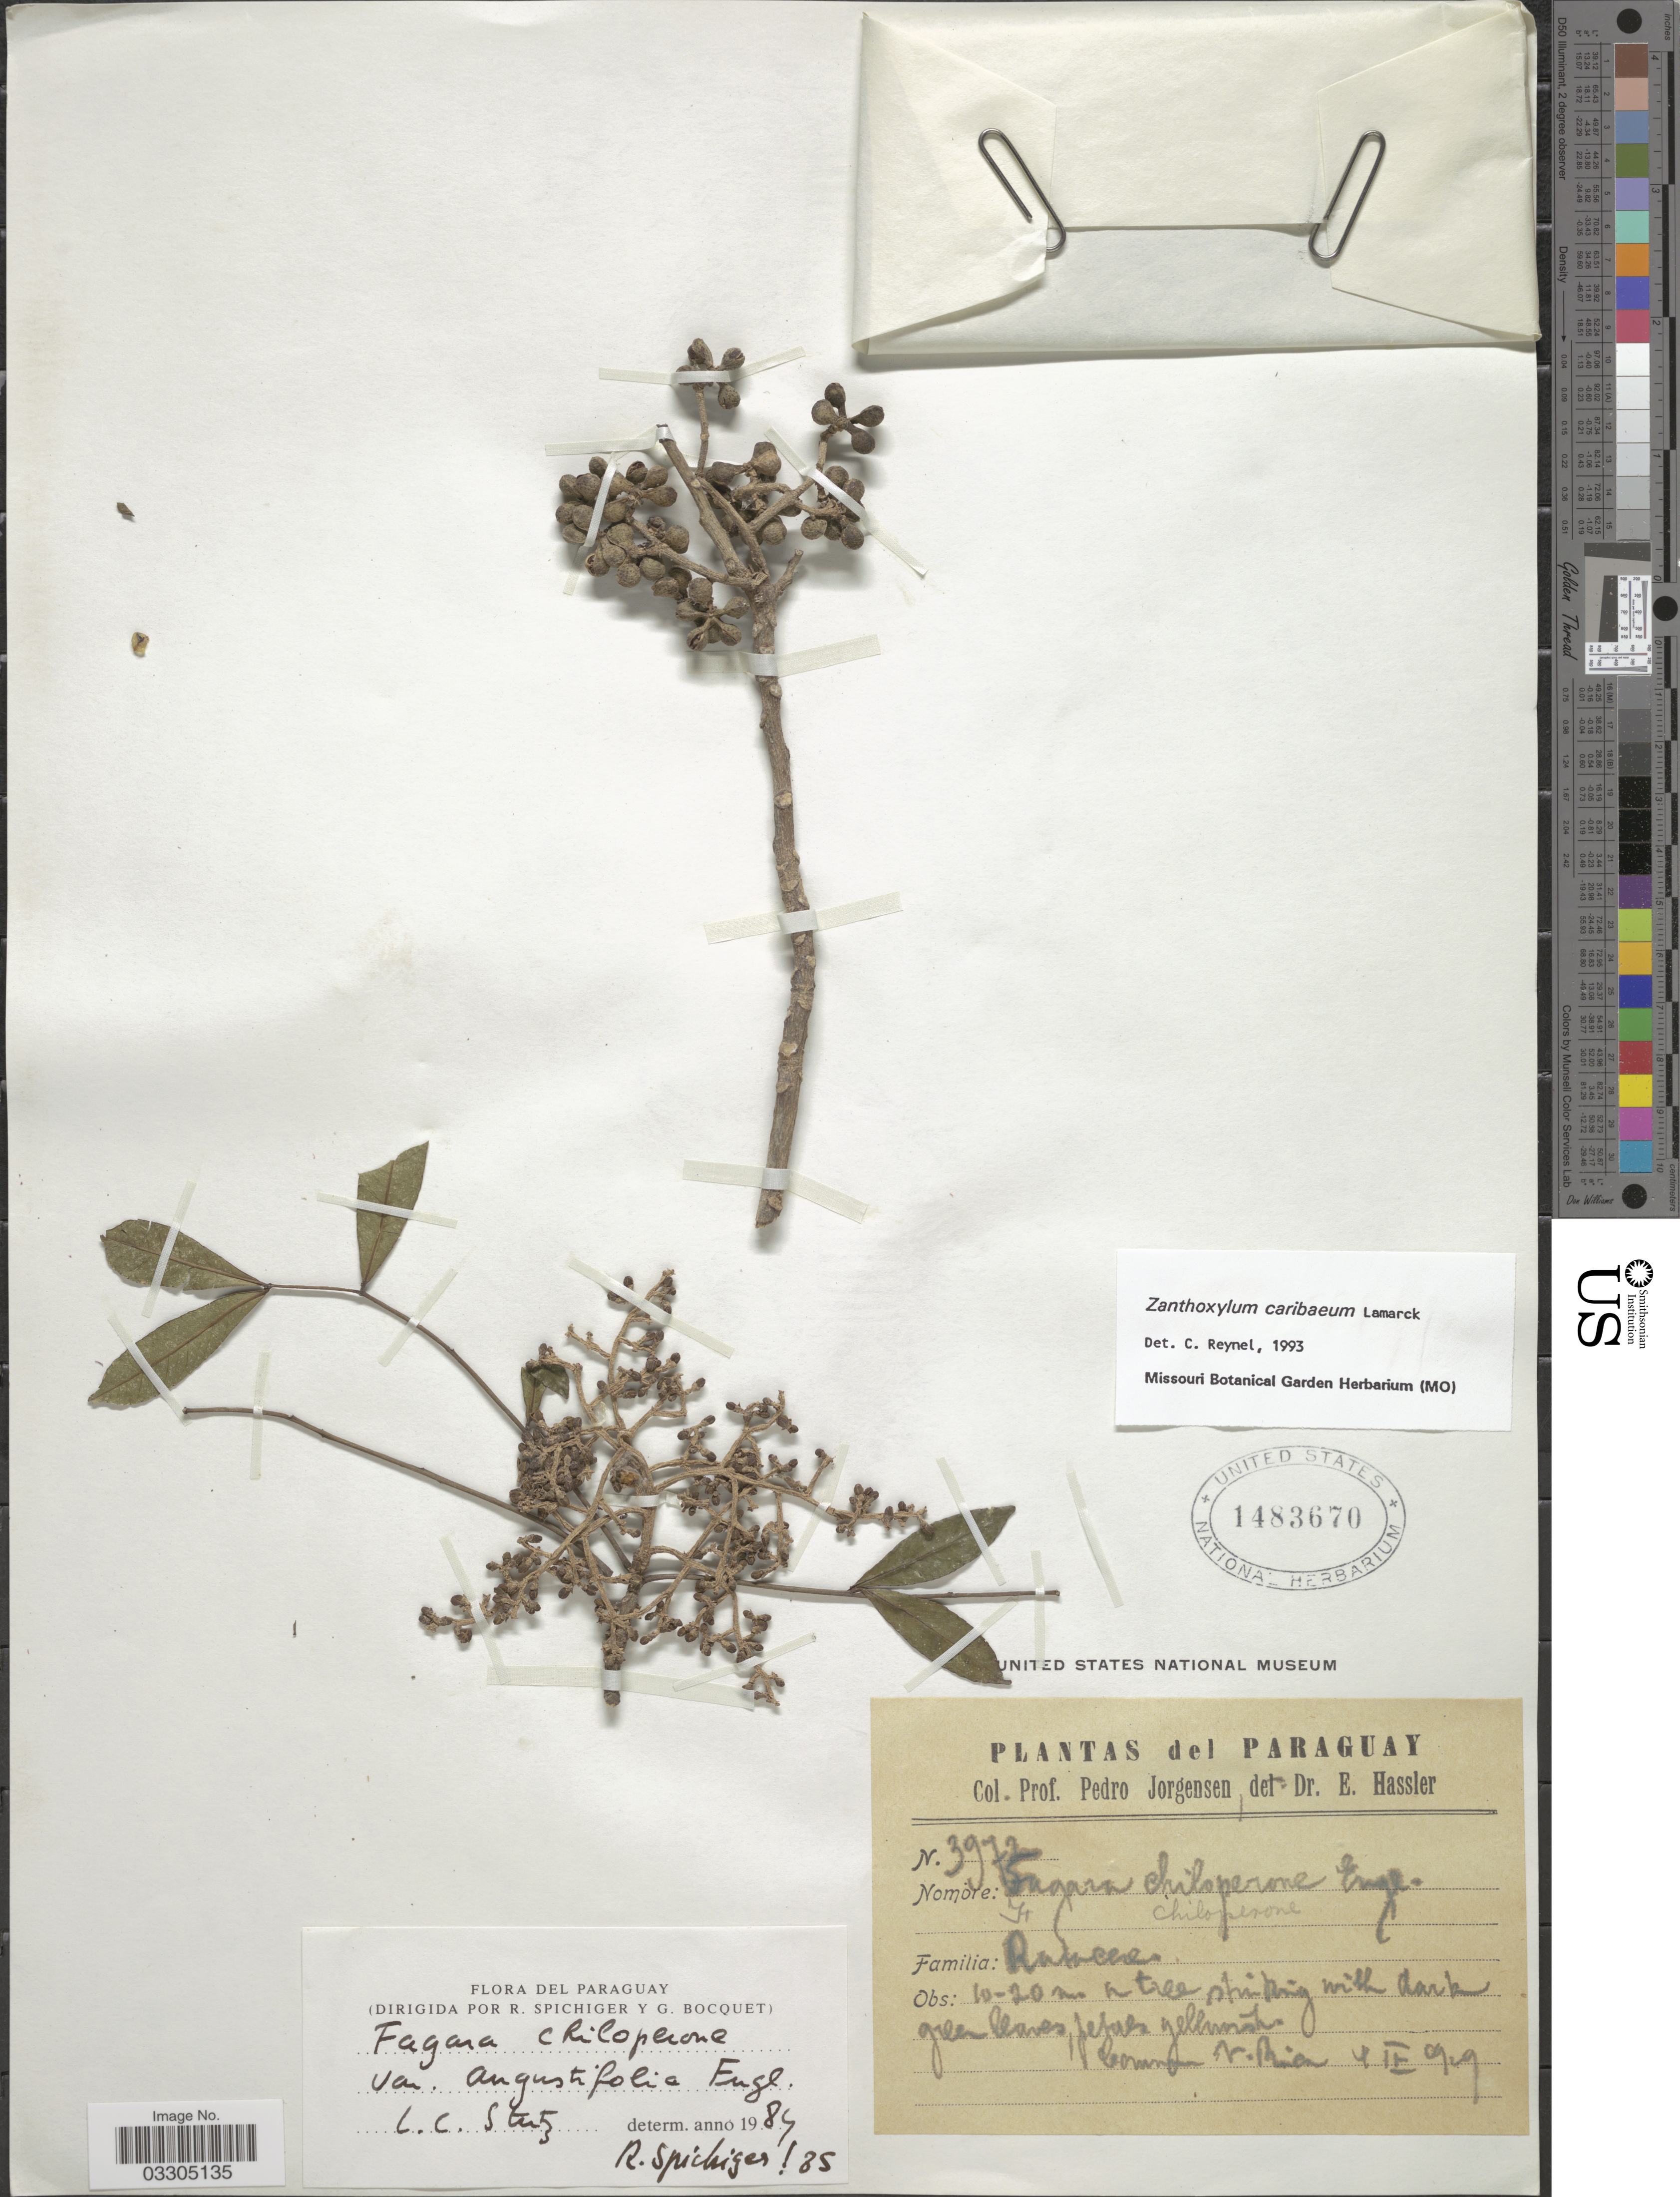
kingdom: Plantae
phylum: Tracheophyta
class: Magnoliopsida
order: Sapindales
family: Rutaceae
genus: Zanthoxylum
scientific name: Zanthoxylum caribaeum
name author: Lam.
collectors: P. Jörgensen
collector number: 3972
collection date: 1929-09-04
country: Paraguay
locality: V. Rica.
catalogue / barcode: US 1483670